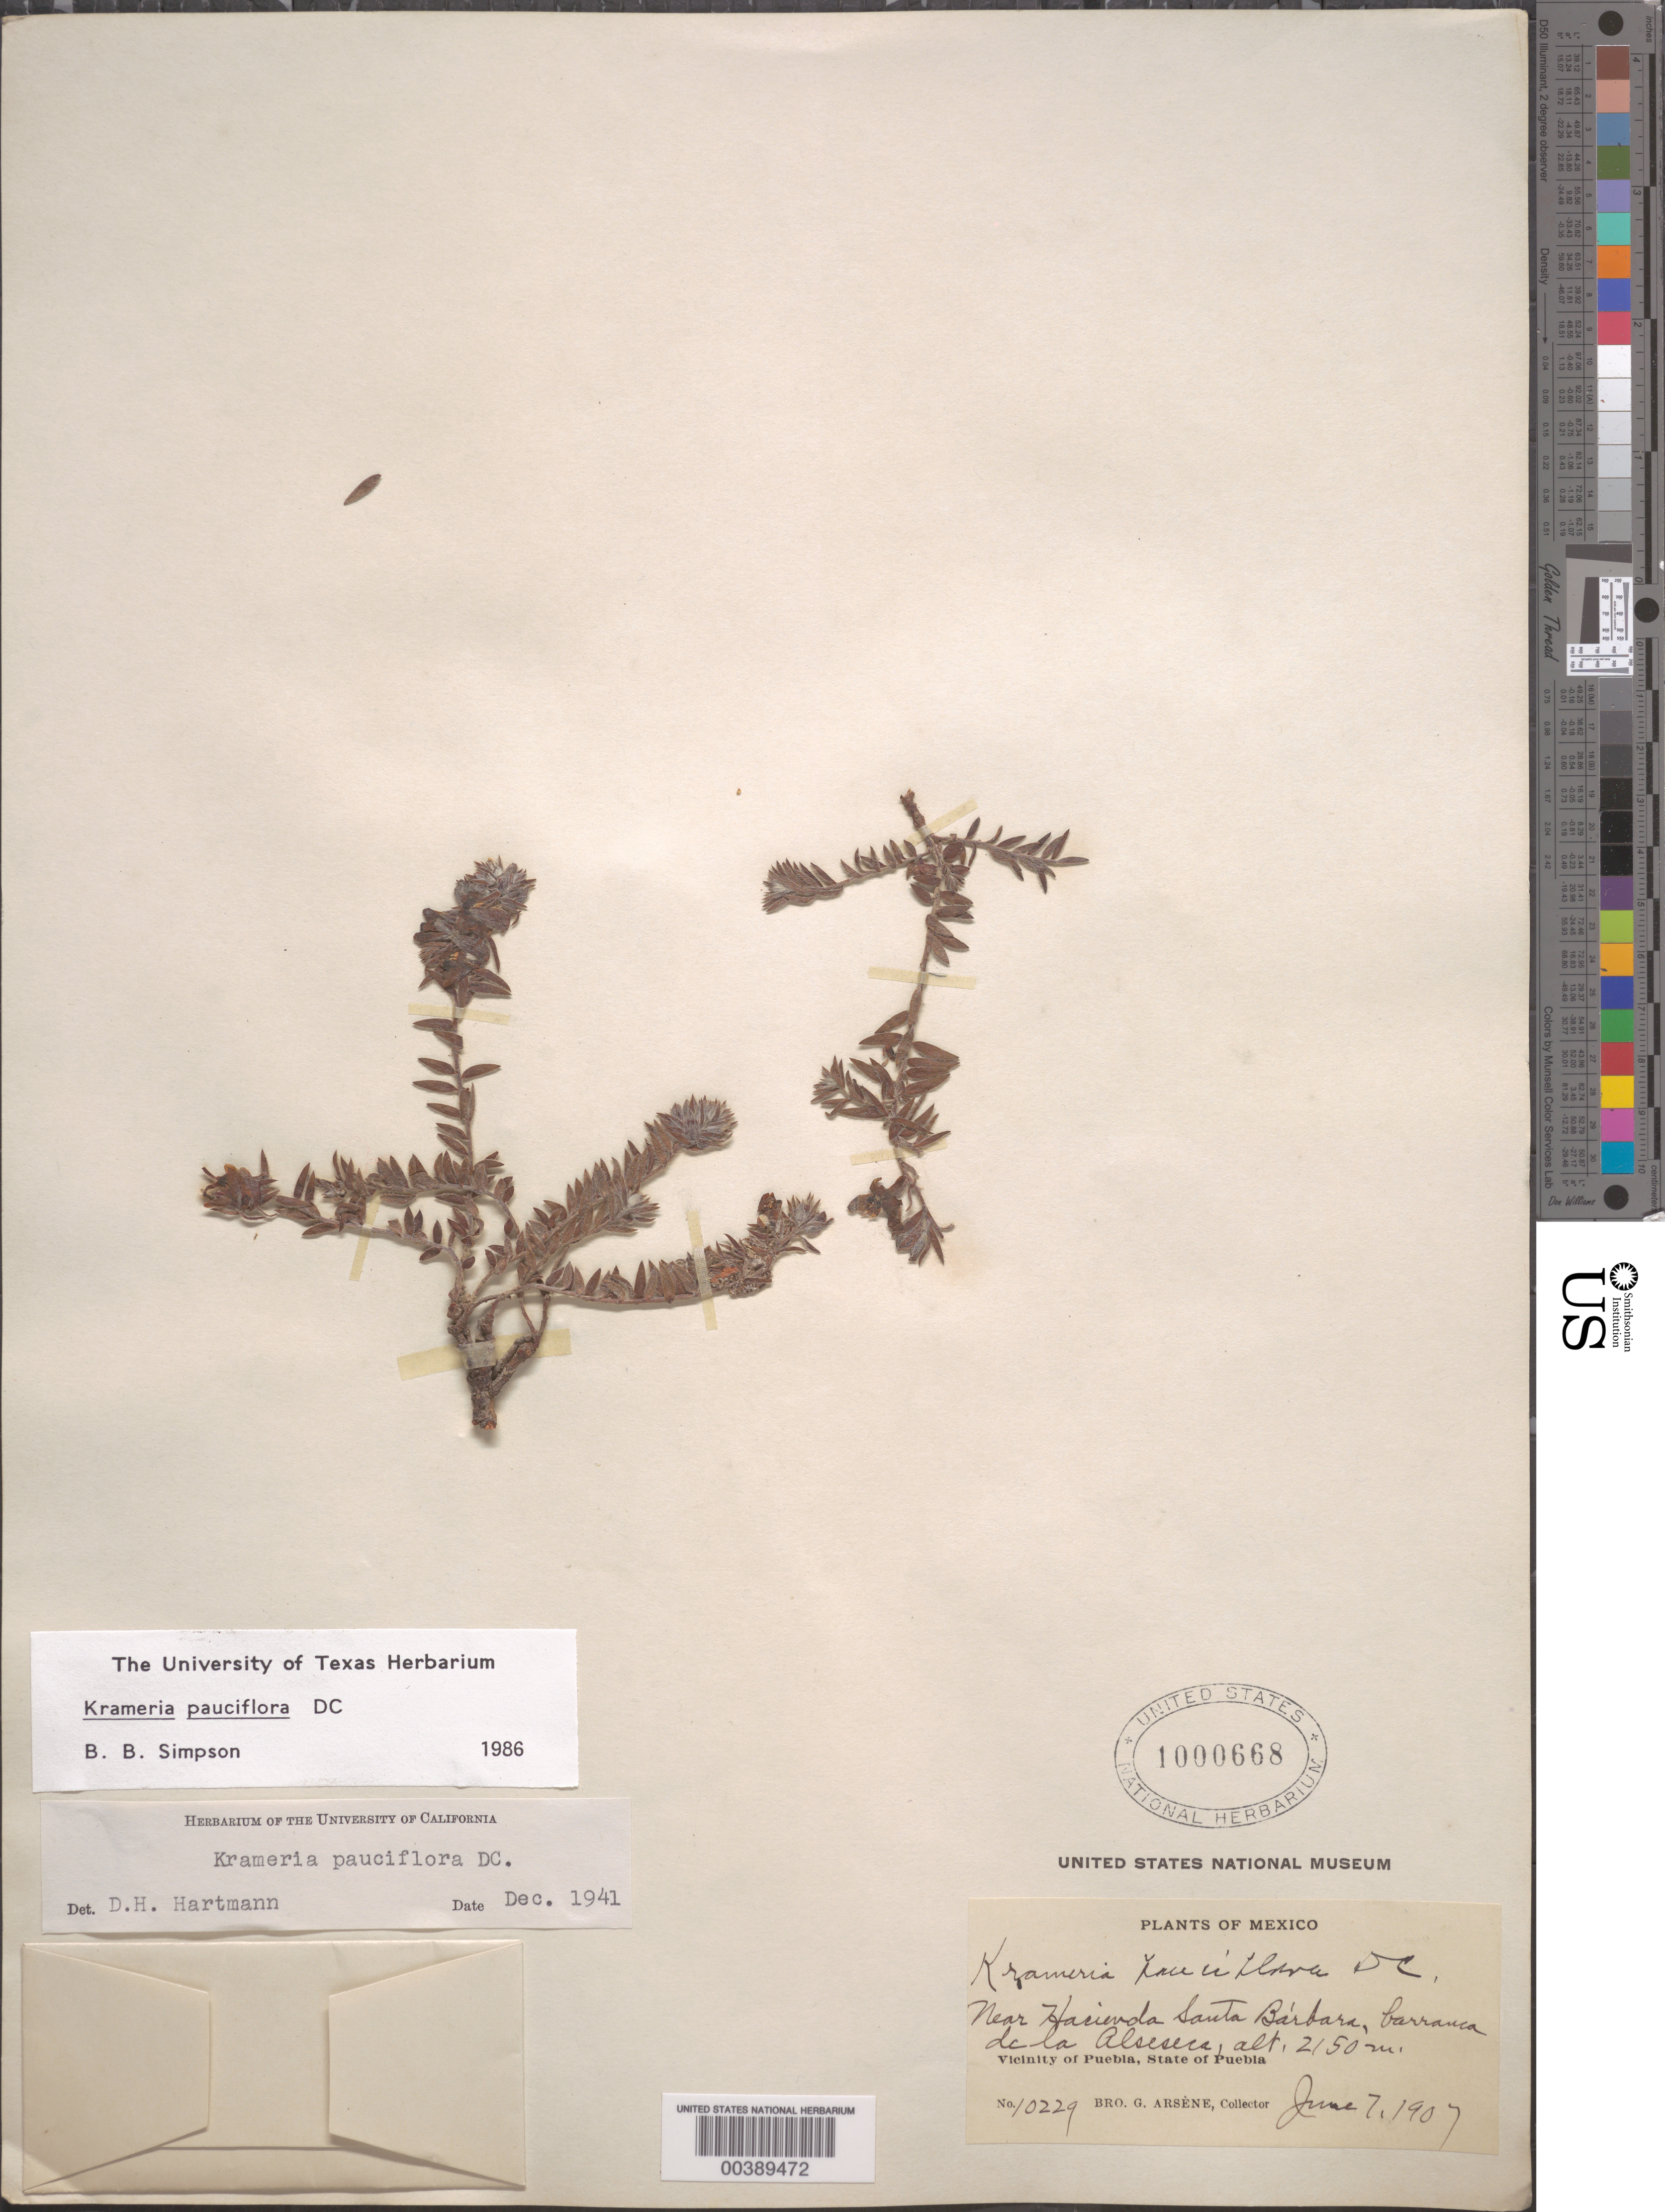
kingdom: Plantae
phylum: Tracheophyta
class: Magnoliopsida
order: Zygophyllales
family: Krameriaceae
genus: Krameria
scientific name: Krameria pauciflora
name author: DC.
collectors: Bro. G. Arsène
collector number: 10229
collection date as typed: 07 Jun 1907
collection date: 1907-06-07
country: Mexico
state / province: Puebla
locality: Near hacienda santa barbara, barranca de la absesca; vicinity of Puebla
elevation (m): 2150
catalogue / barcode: US 1000668